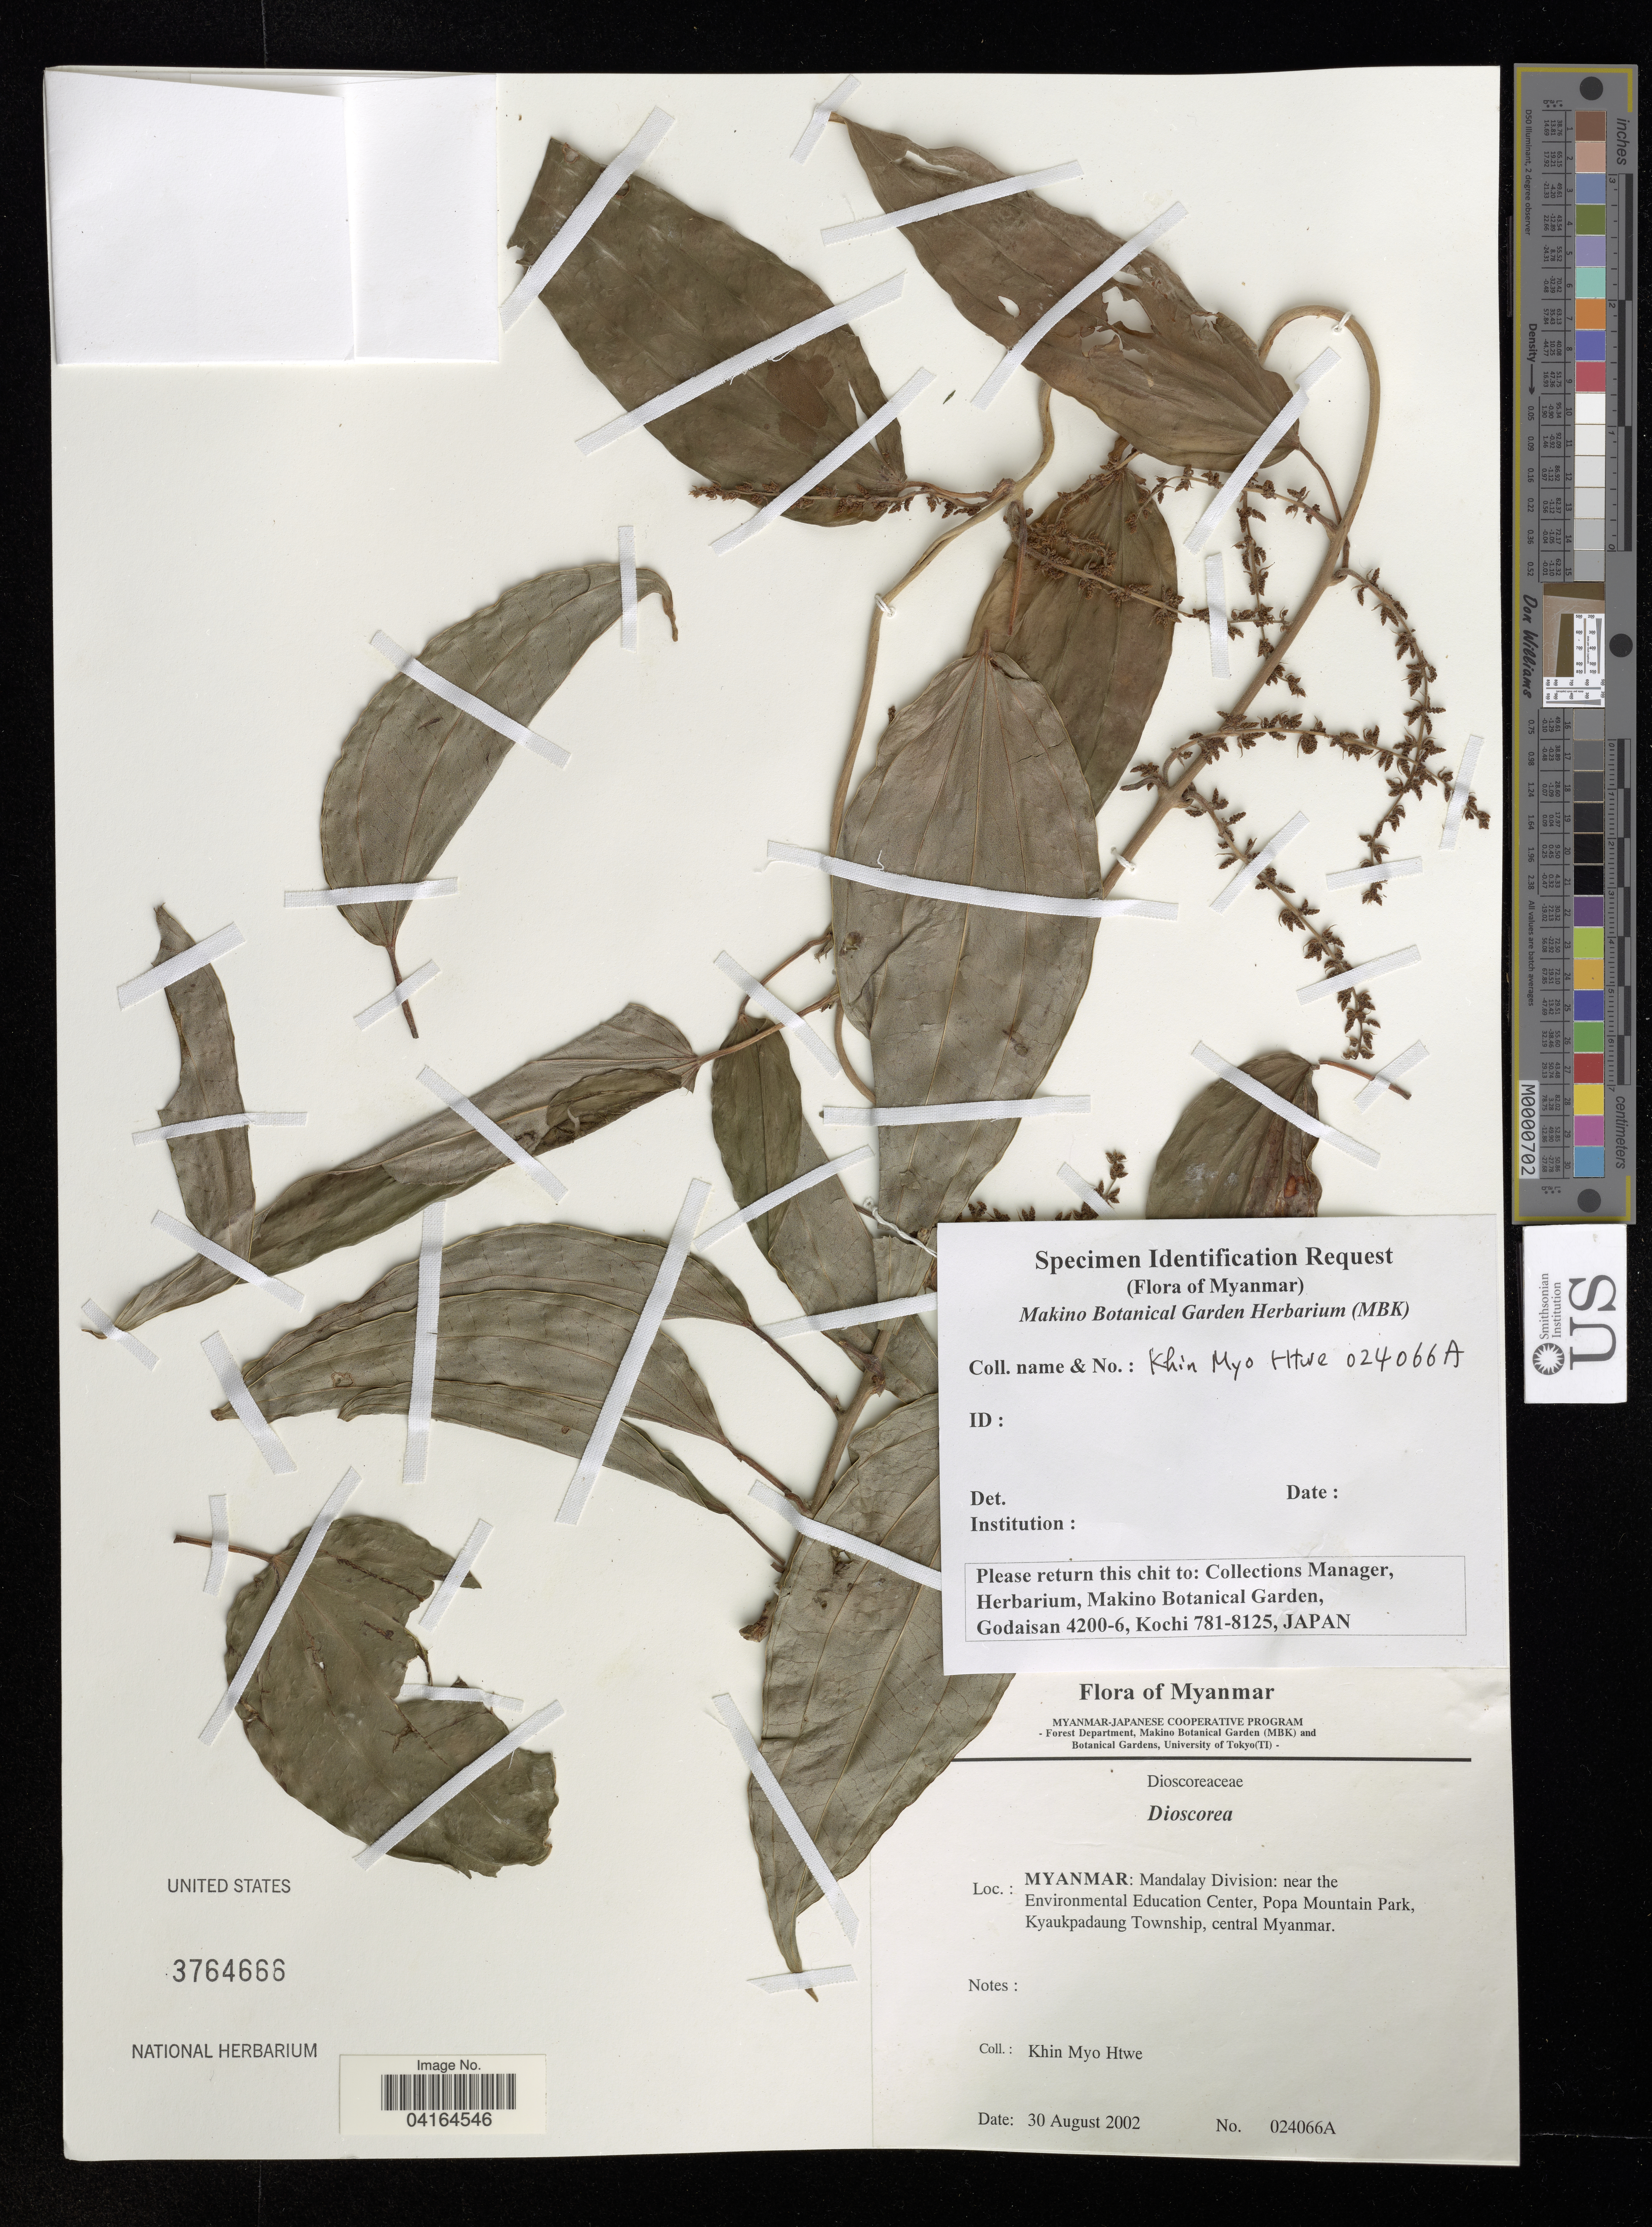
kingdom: Plantae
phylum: Tracheophyta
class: Liliopsida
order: Dioscoreales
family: Dioscoreaceae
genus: Dioscorea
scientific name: Dioscorea sp.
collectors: K. Htwe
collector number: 024066A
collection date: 2002-08-30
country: Myanmar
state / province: Mandalay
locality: Mandalay Division: near the Environmental Education Center, Popa Mountain Park, Kyaukpadaung Township, central Myanmar.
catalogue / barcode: US 3764666